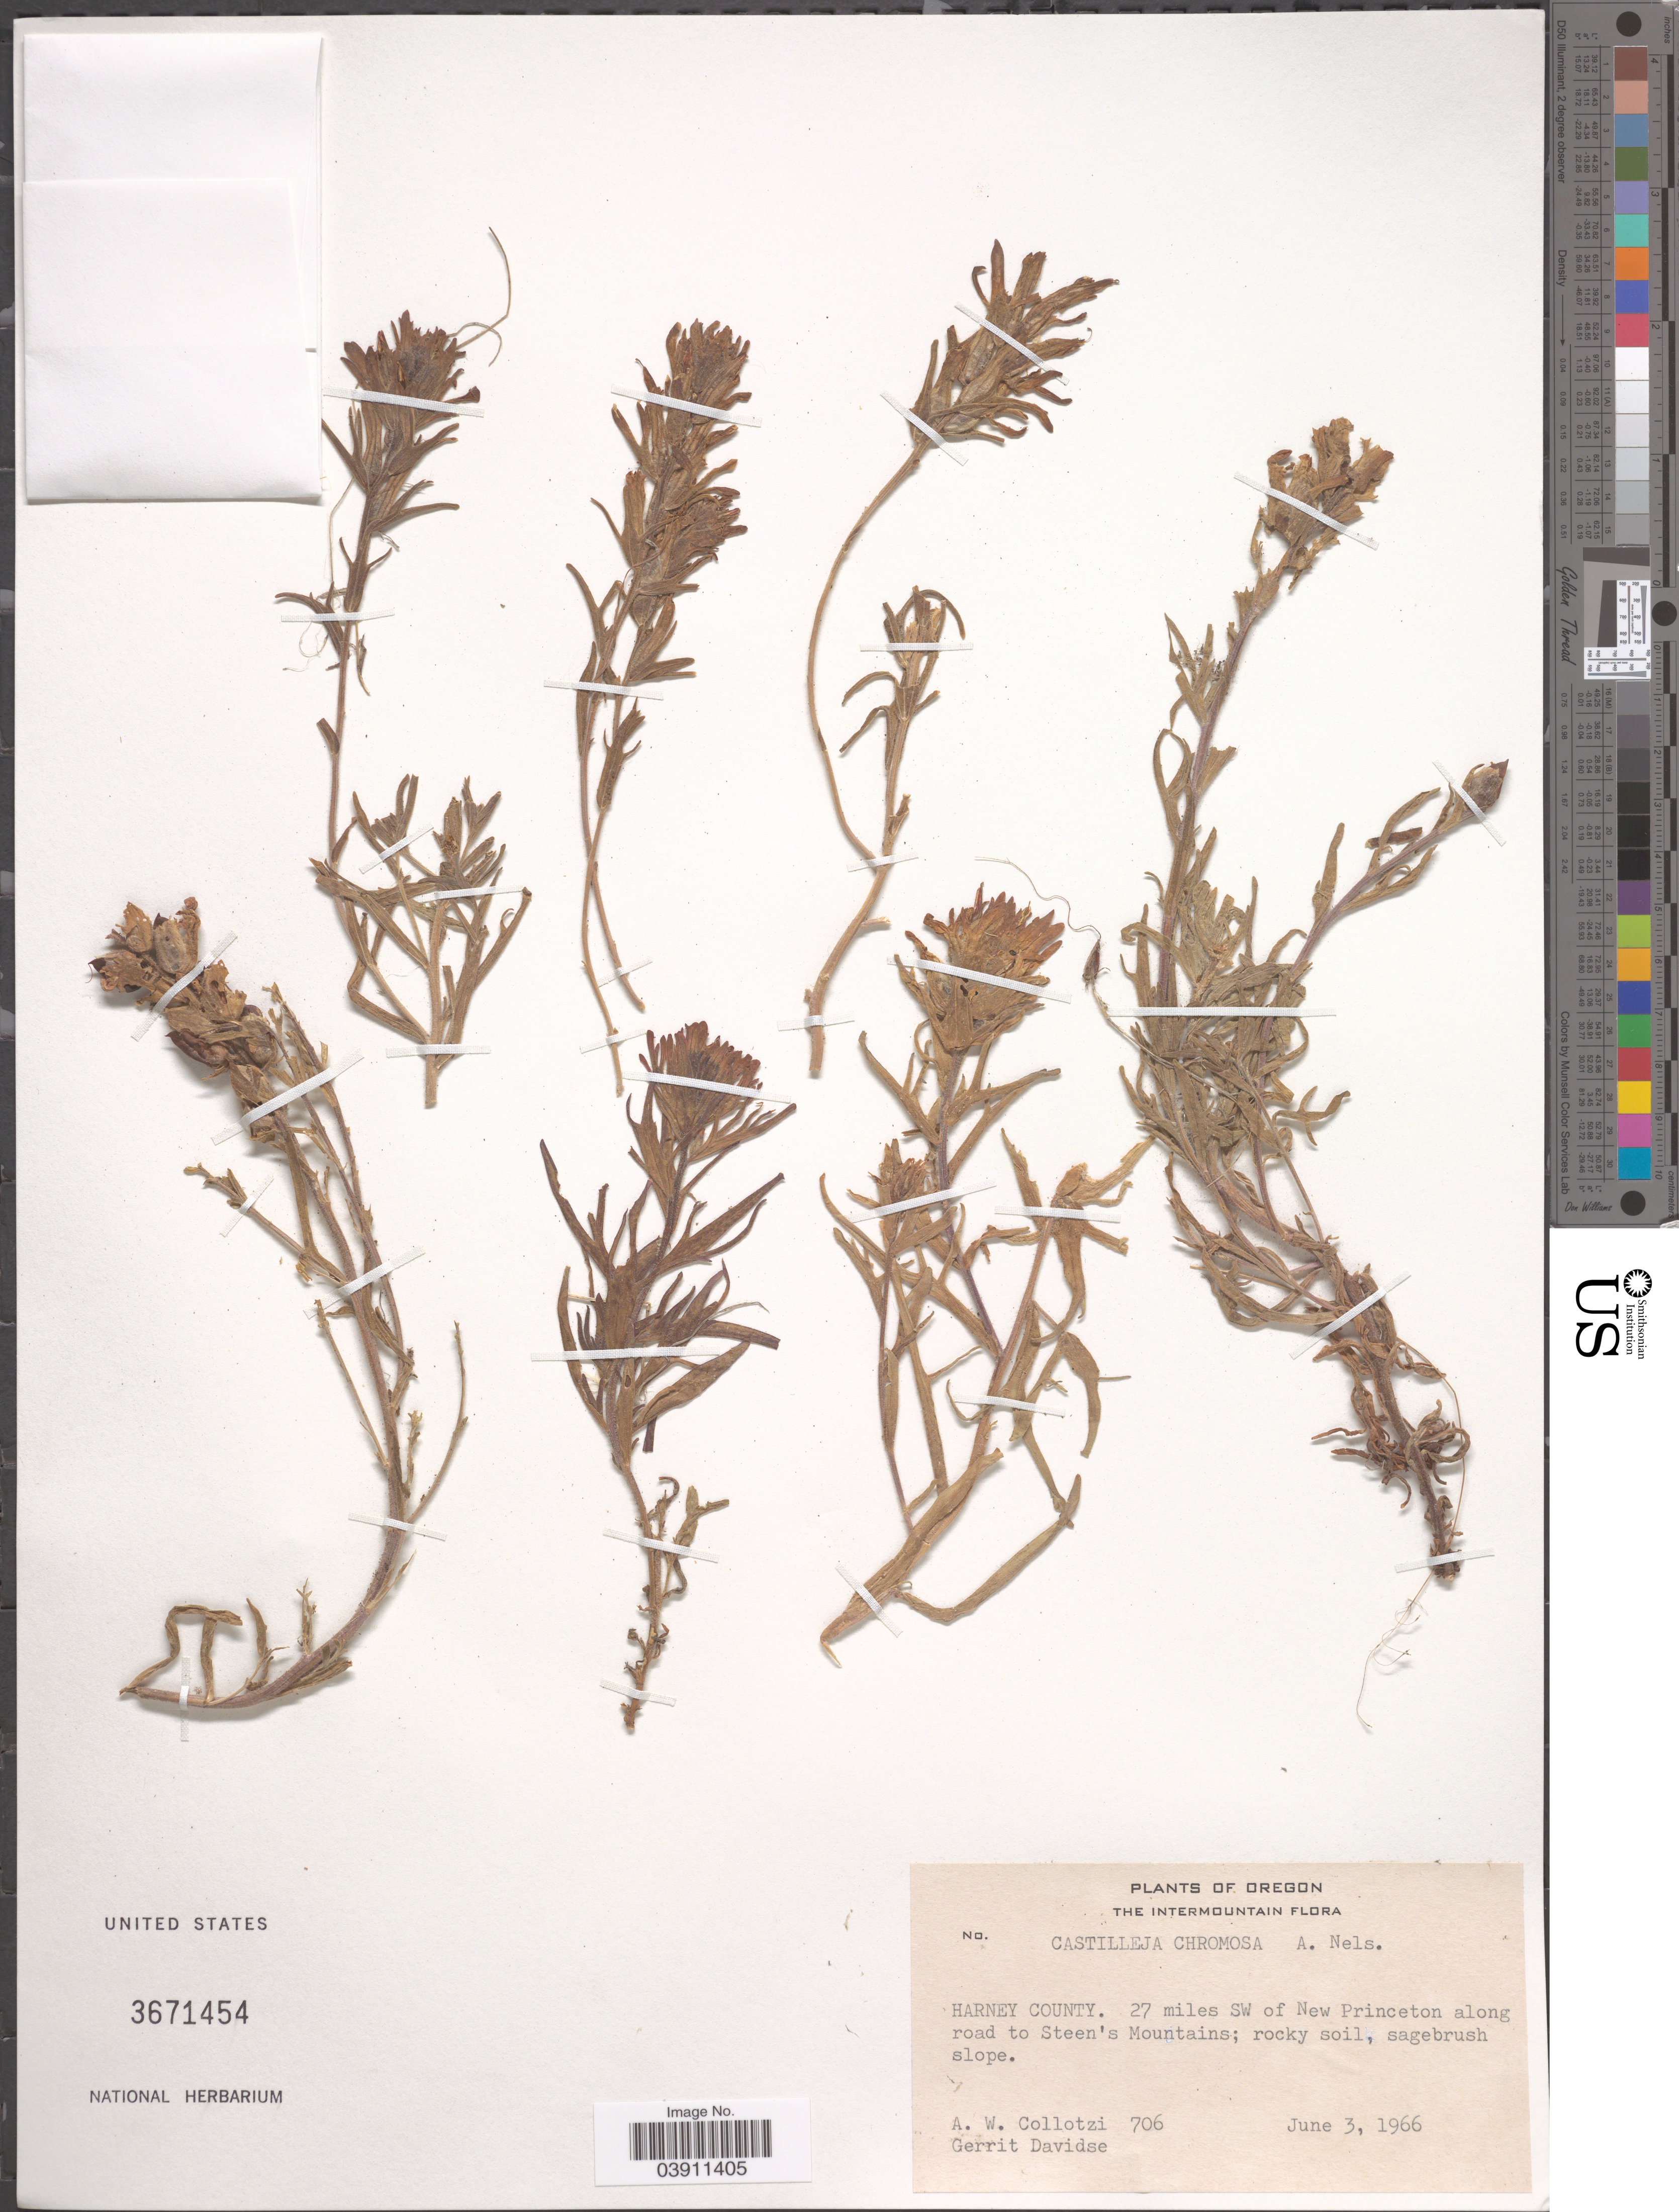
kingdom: Plantae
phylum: Tracheophyta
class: Magnoliopsida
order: Lamiales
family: Orobanchaceae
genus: Castilleja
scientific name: Castilleja chromosa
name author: A. Nelson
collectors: A. W. Collotzi & G. Davidse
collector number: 706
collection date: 1966-06-03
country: United States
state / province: Oregon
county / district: Harney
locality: The Intermountain. Harney County. 27 miles SW of New Princeton along road to Steen's Mountains.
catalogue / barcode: US 3671454